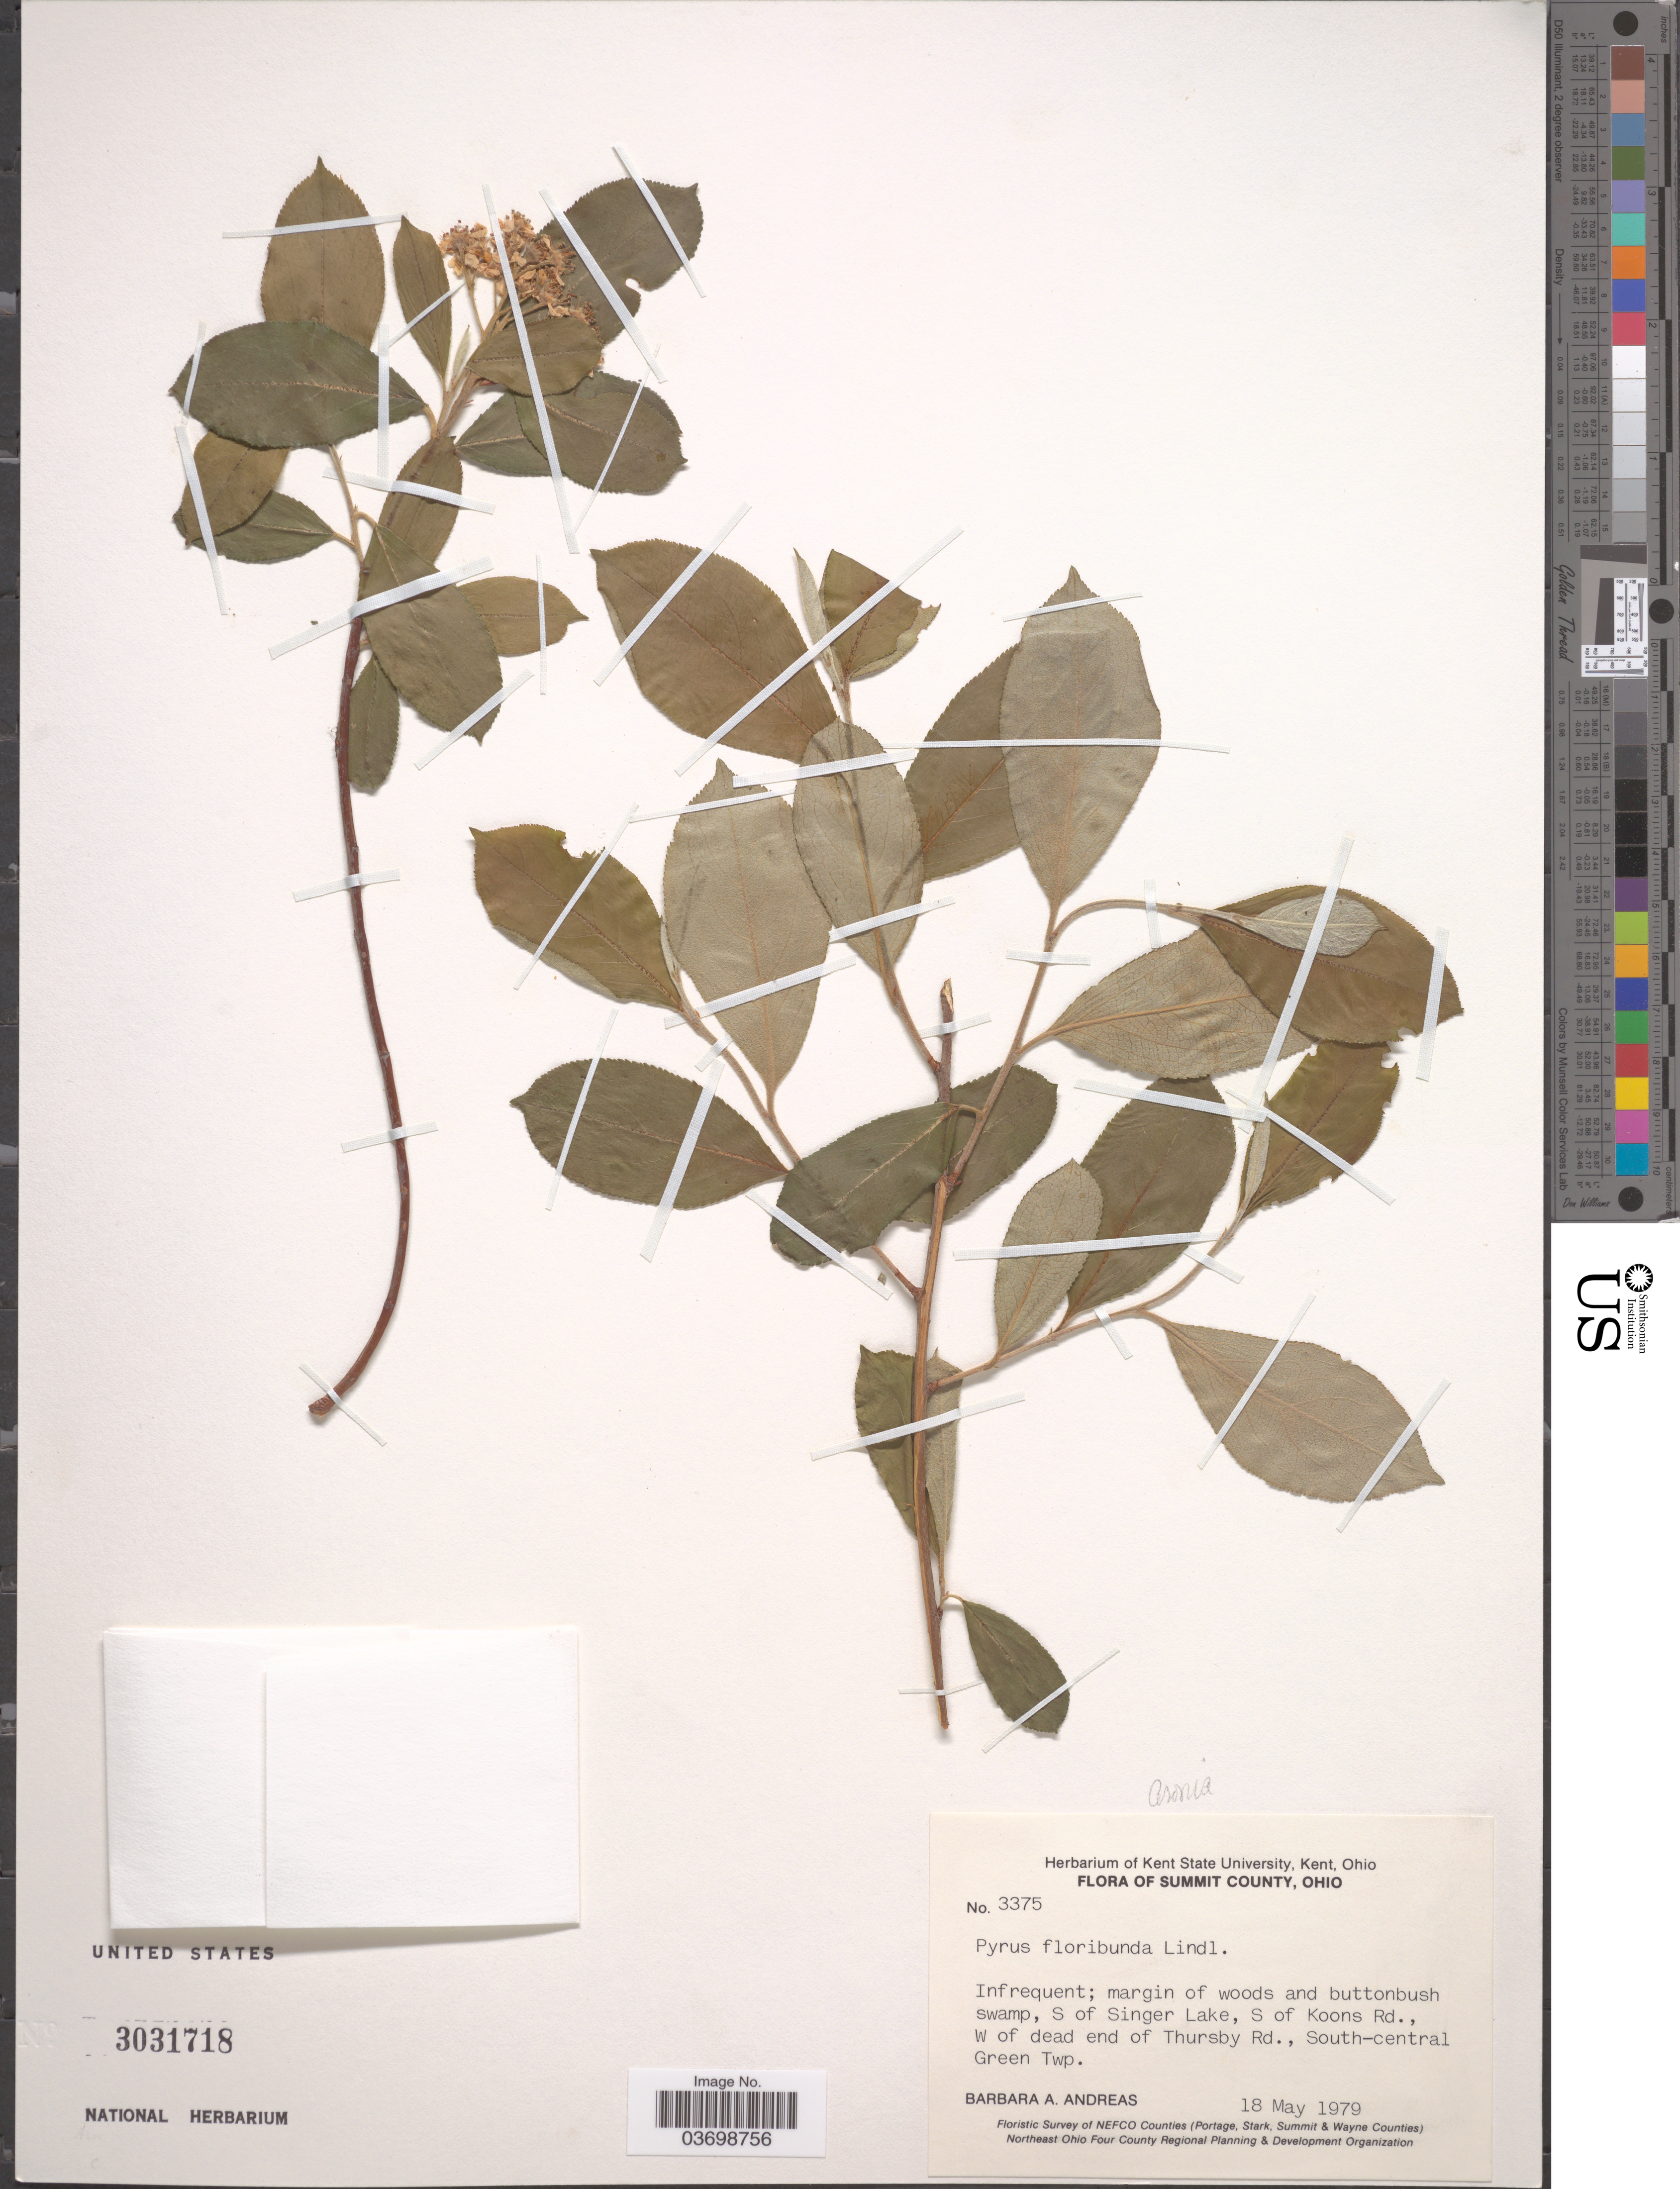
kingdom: Plantae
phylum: Tracheophyta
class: Magnoliopsida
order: Rosales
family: Rosaceae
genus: Aronia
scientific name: Aronia x prunifolia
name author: (Marshall) Rehder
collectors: B. A. Andreas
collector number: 3375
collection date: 1979-05-18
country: United States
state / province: Ohio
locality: Summit County. S of Singer Lake, S of Koons Rd., W of dead end of Thursby Rd., South-central Green Twp.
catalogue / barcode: US 3031718